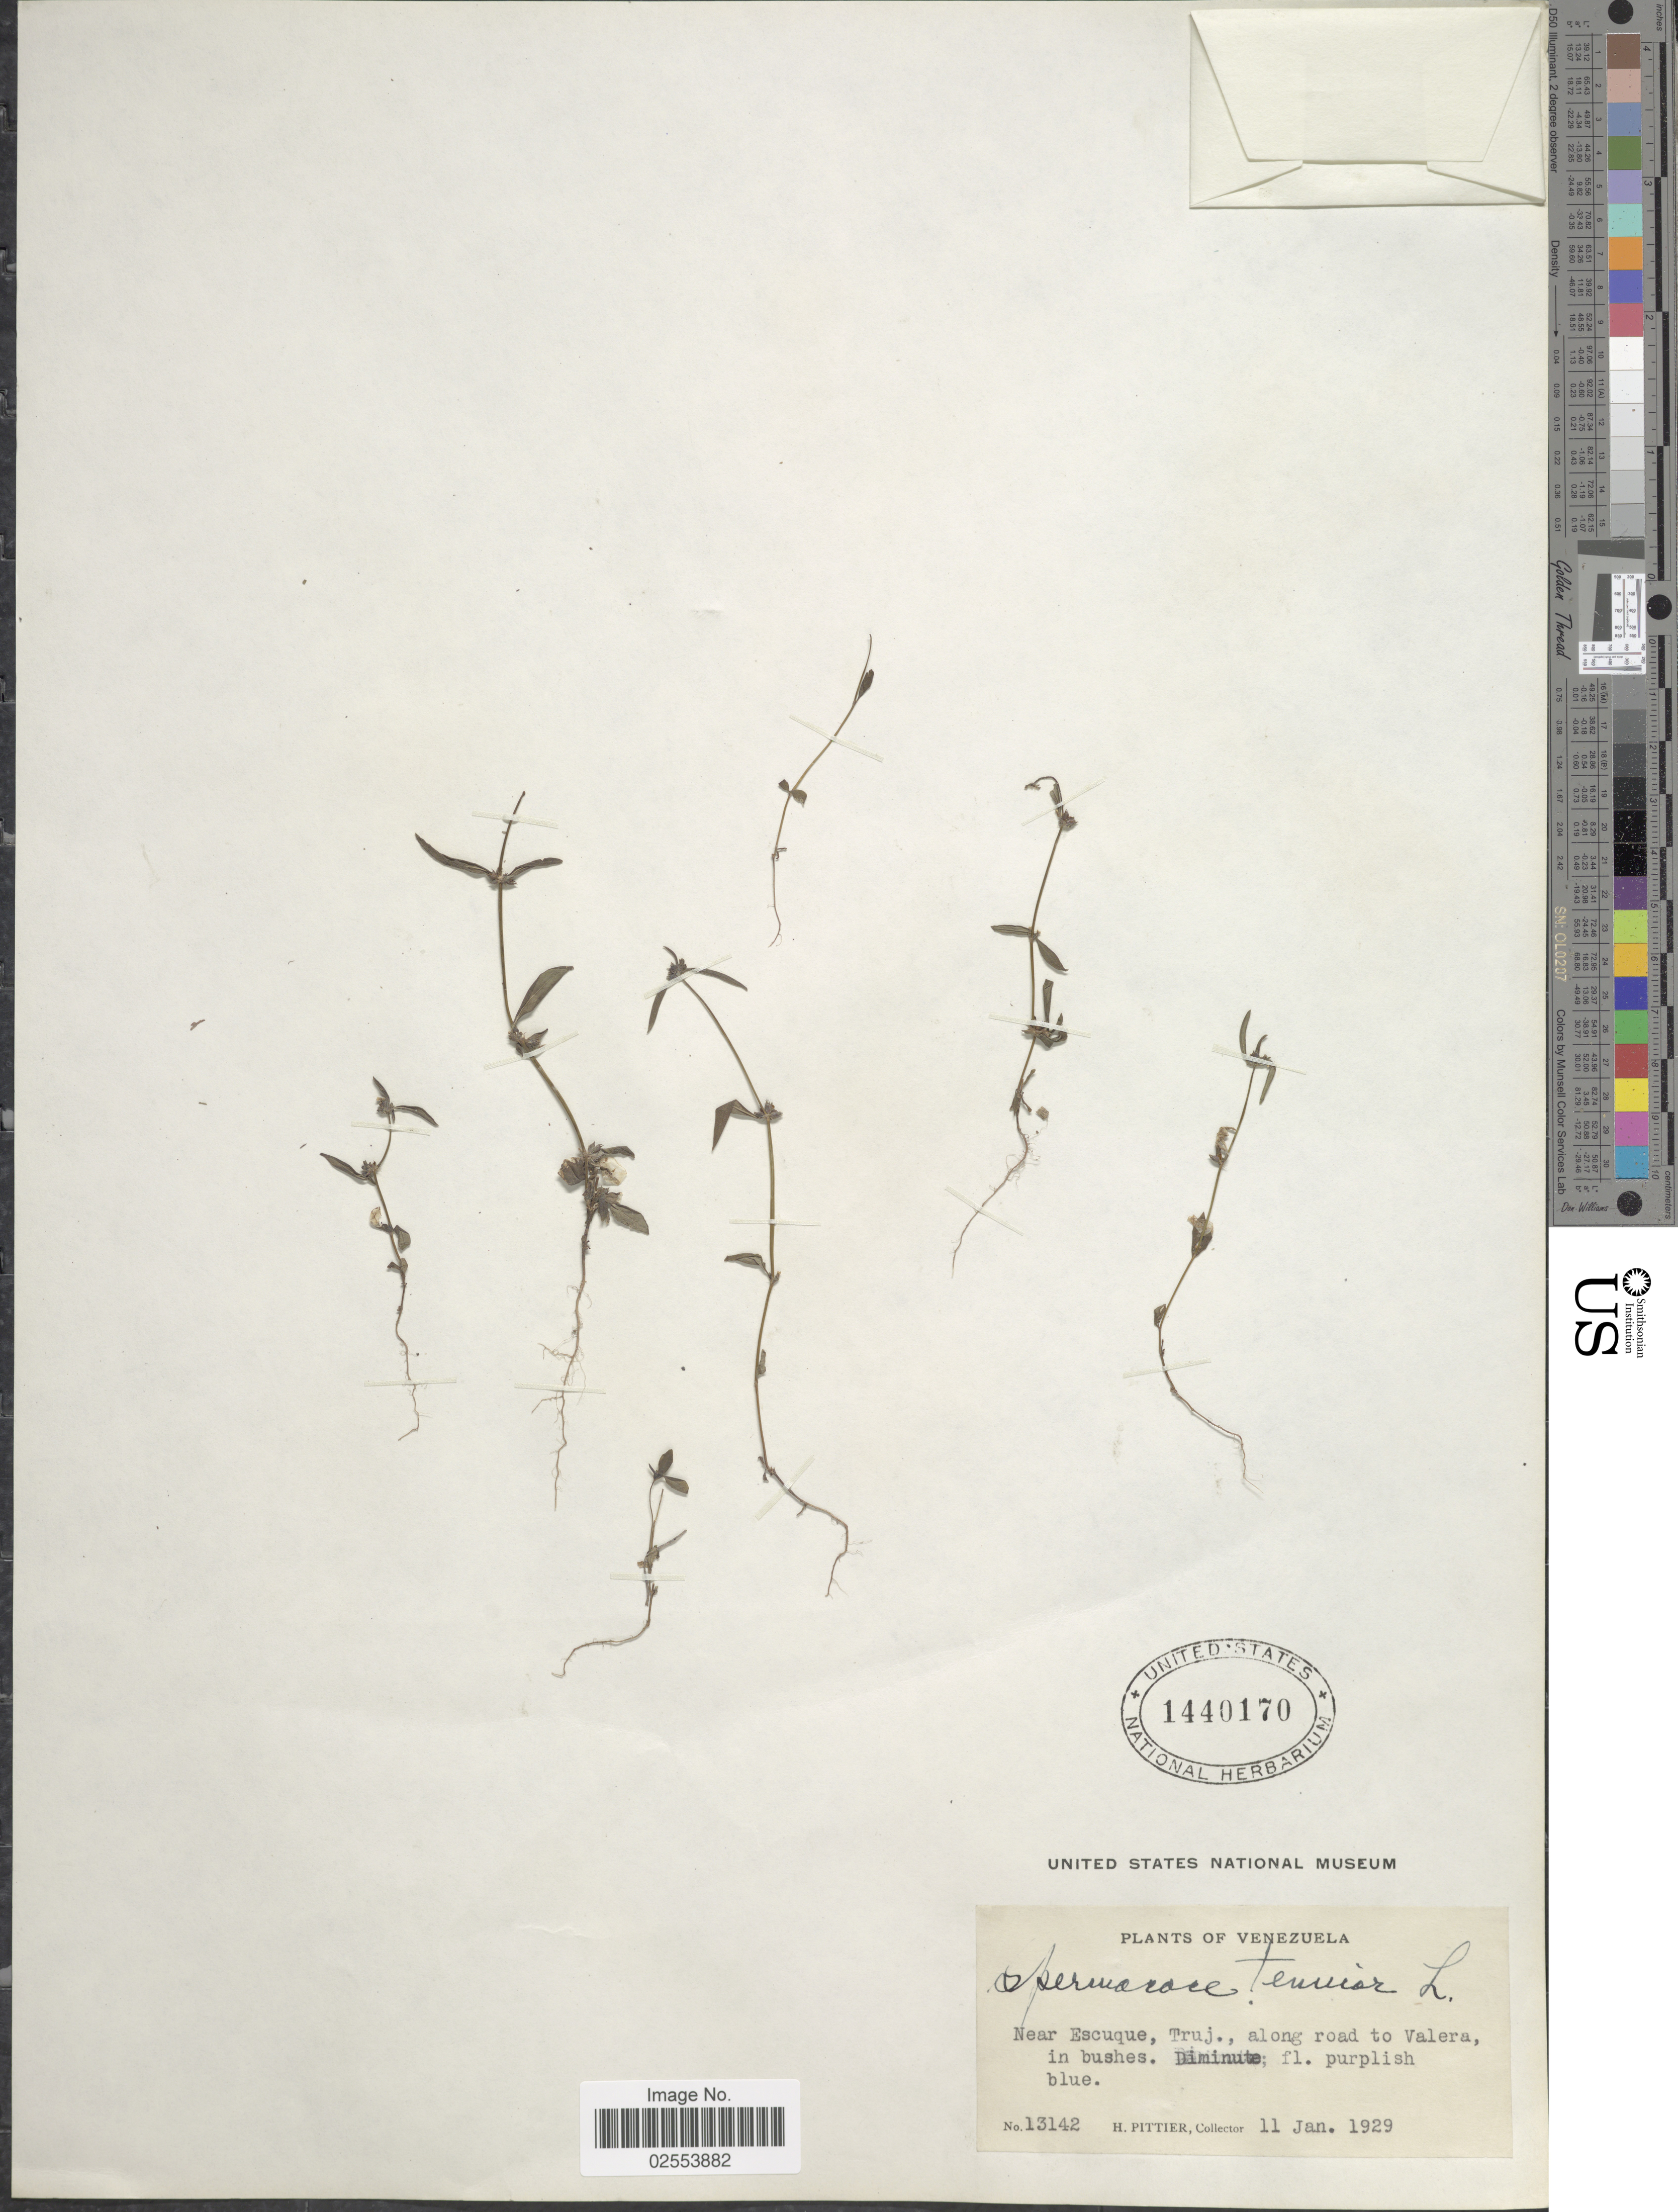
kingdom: Plantae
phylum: Tracheophyta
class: Magnoliopsida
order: Gentianales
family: Rubiaceae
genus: Spermacoce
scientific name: Spermacoce confusa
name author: Rendle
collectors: H. F. Pittier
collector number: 13142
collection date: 1929-01-11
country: Venezuela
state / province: Trujillo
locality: Near Escuque, Truj., along road to Valera in bushes.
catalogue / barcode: US 1440170